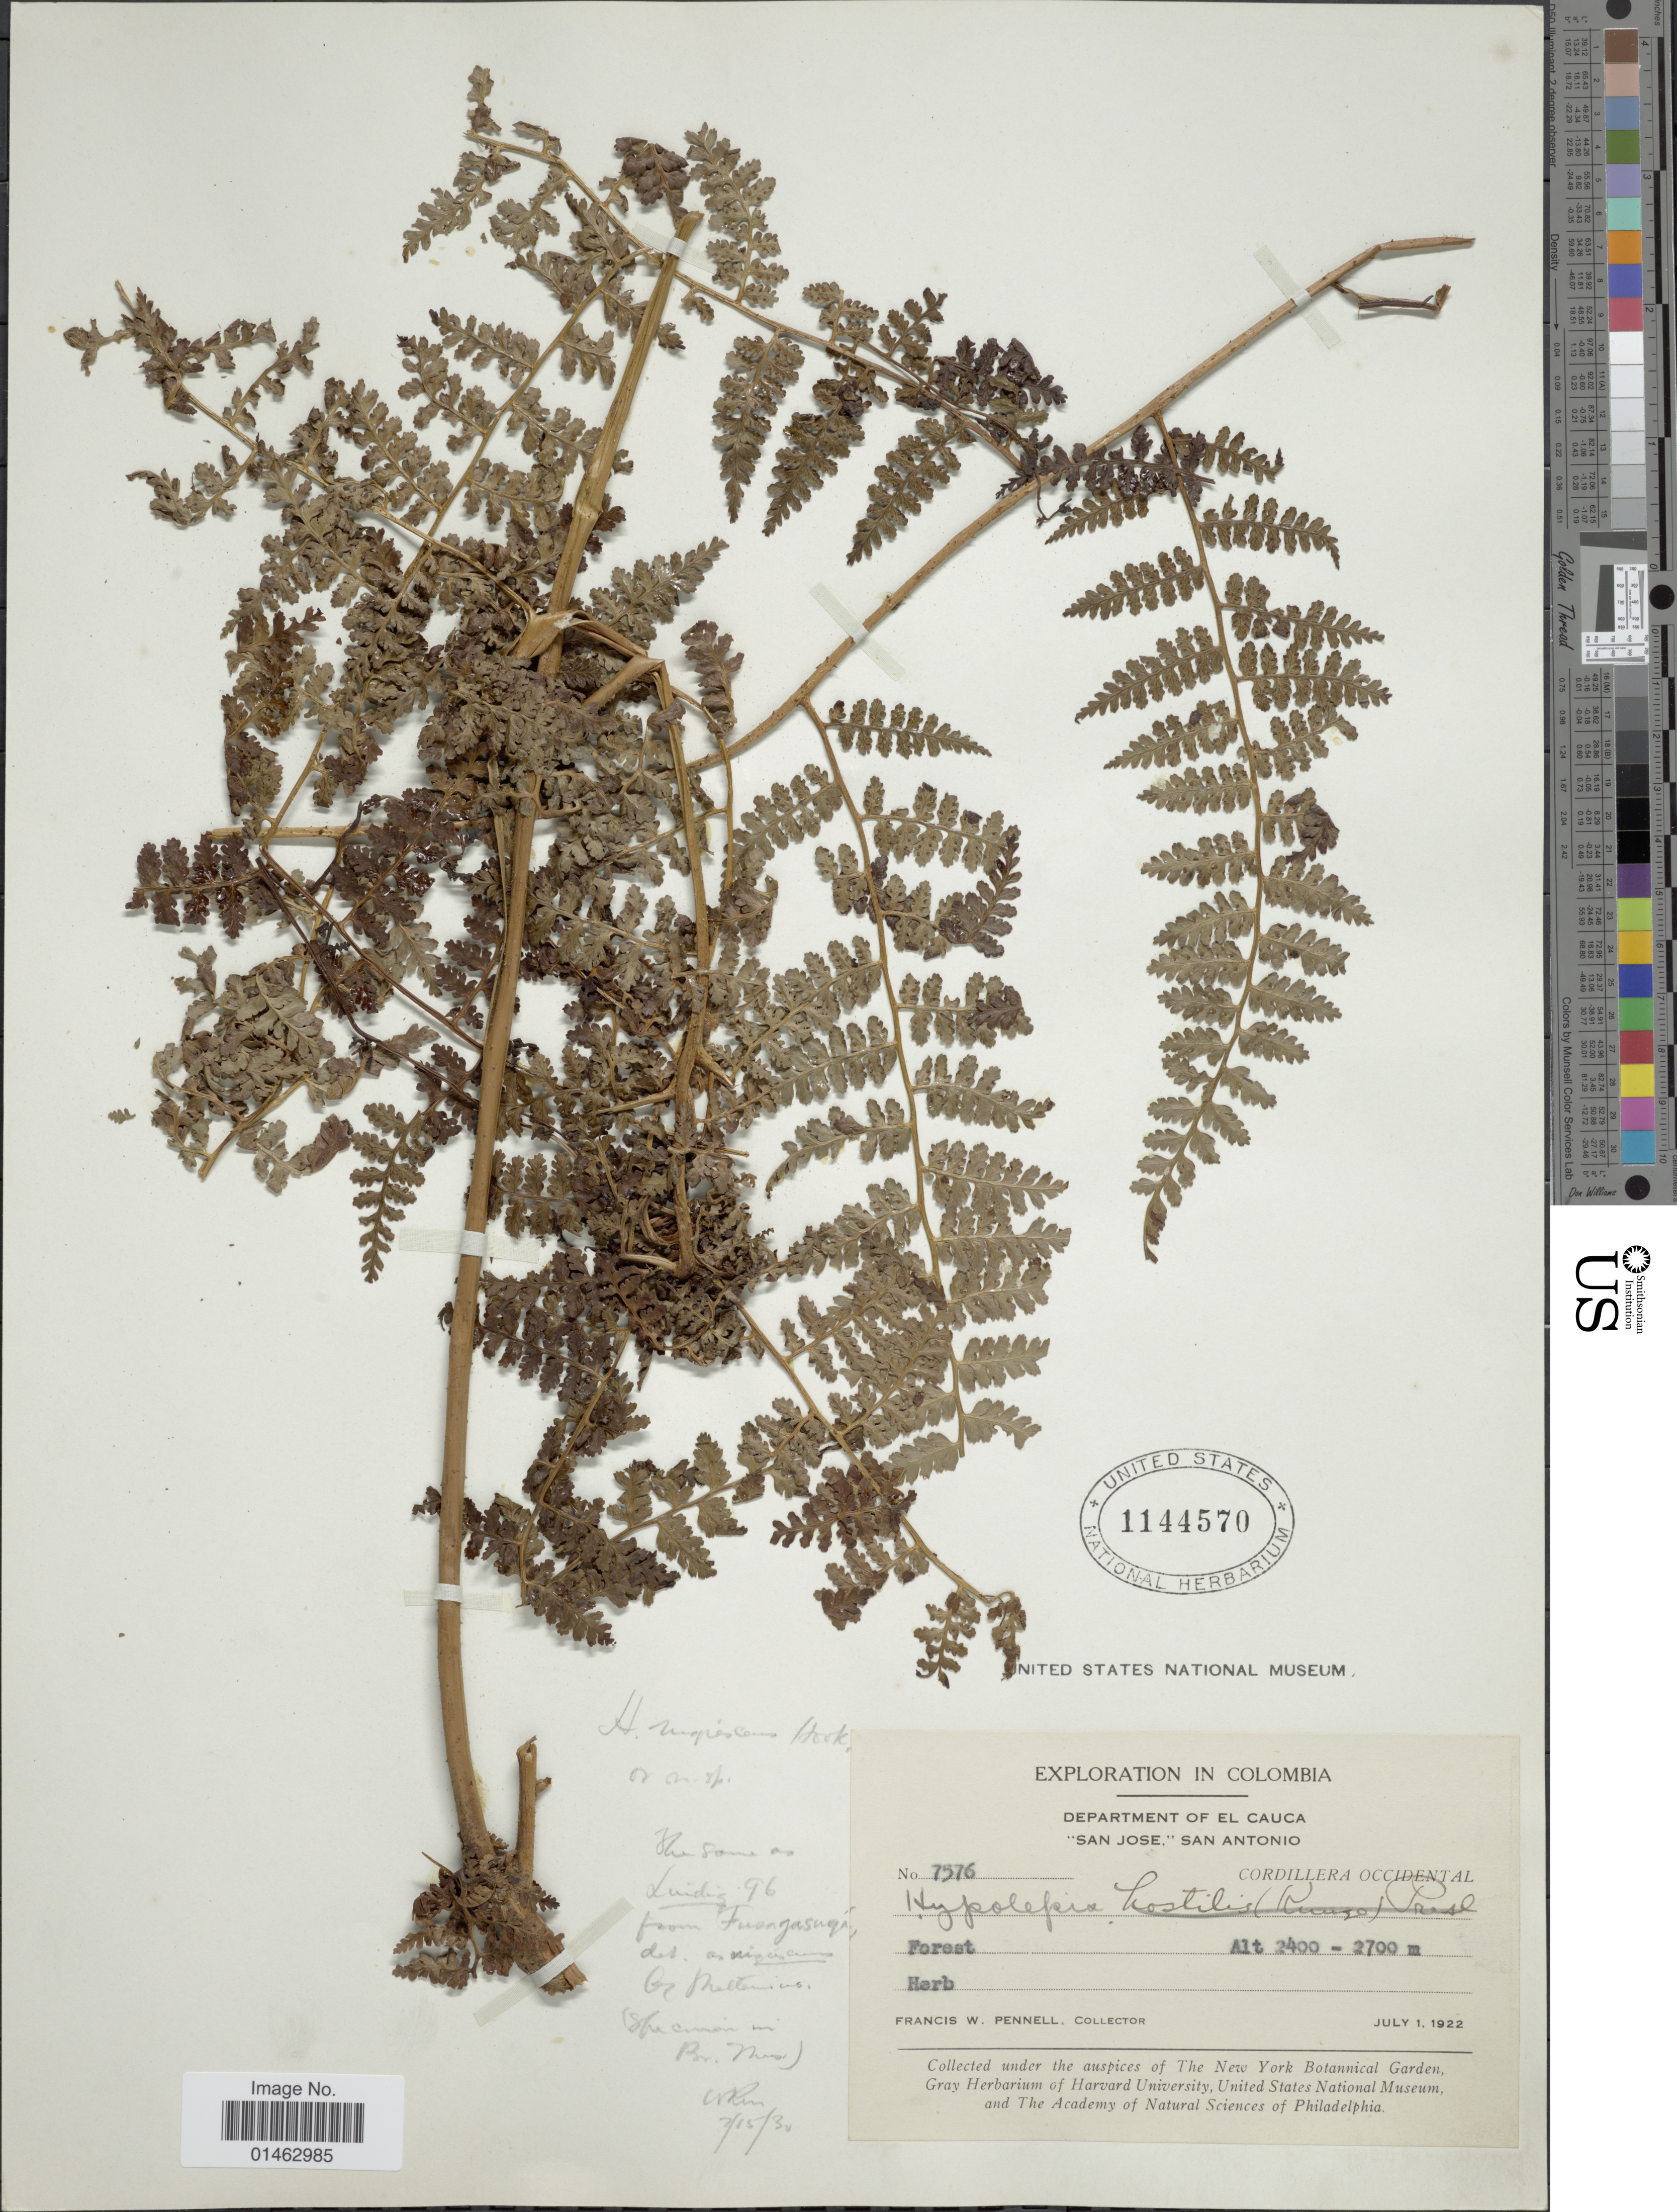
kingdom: Plantae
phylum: Tracheophyta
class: Polypodiopsida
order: Polypodiales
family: Dennstaedtiaceae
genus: Hypolepis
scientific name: Hypolepis nigrescens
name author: Hook.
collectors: F. W. Pennell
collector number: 7576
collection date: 1922-07-01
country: Colombia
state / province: Valle del Cauca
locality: Department of El Cauca 'San Jose,' San Antonio, Cordilera Occidental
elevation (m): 2400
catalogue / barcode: US 1144570